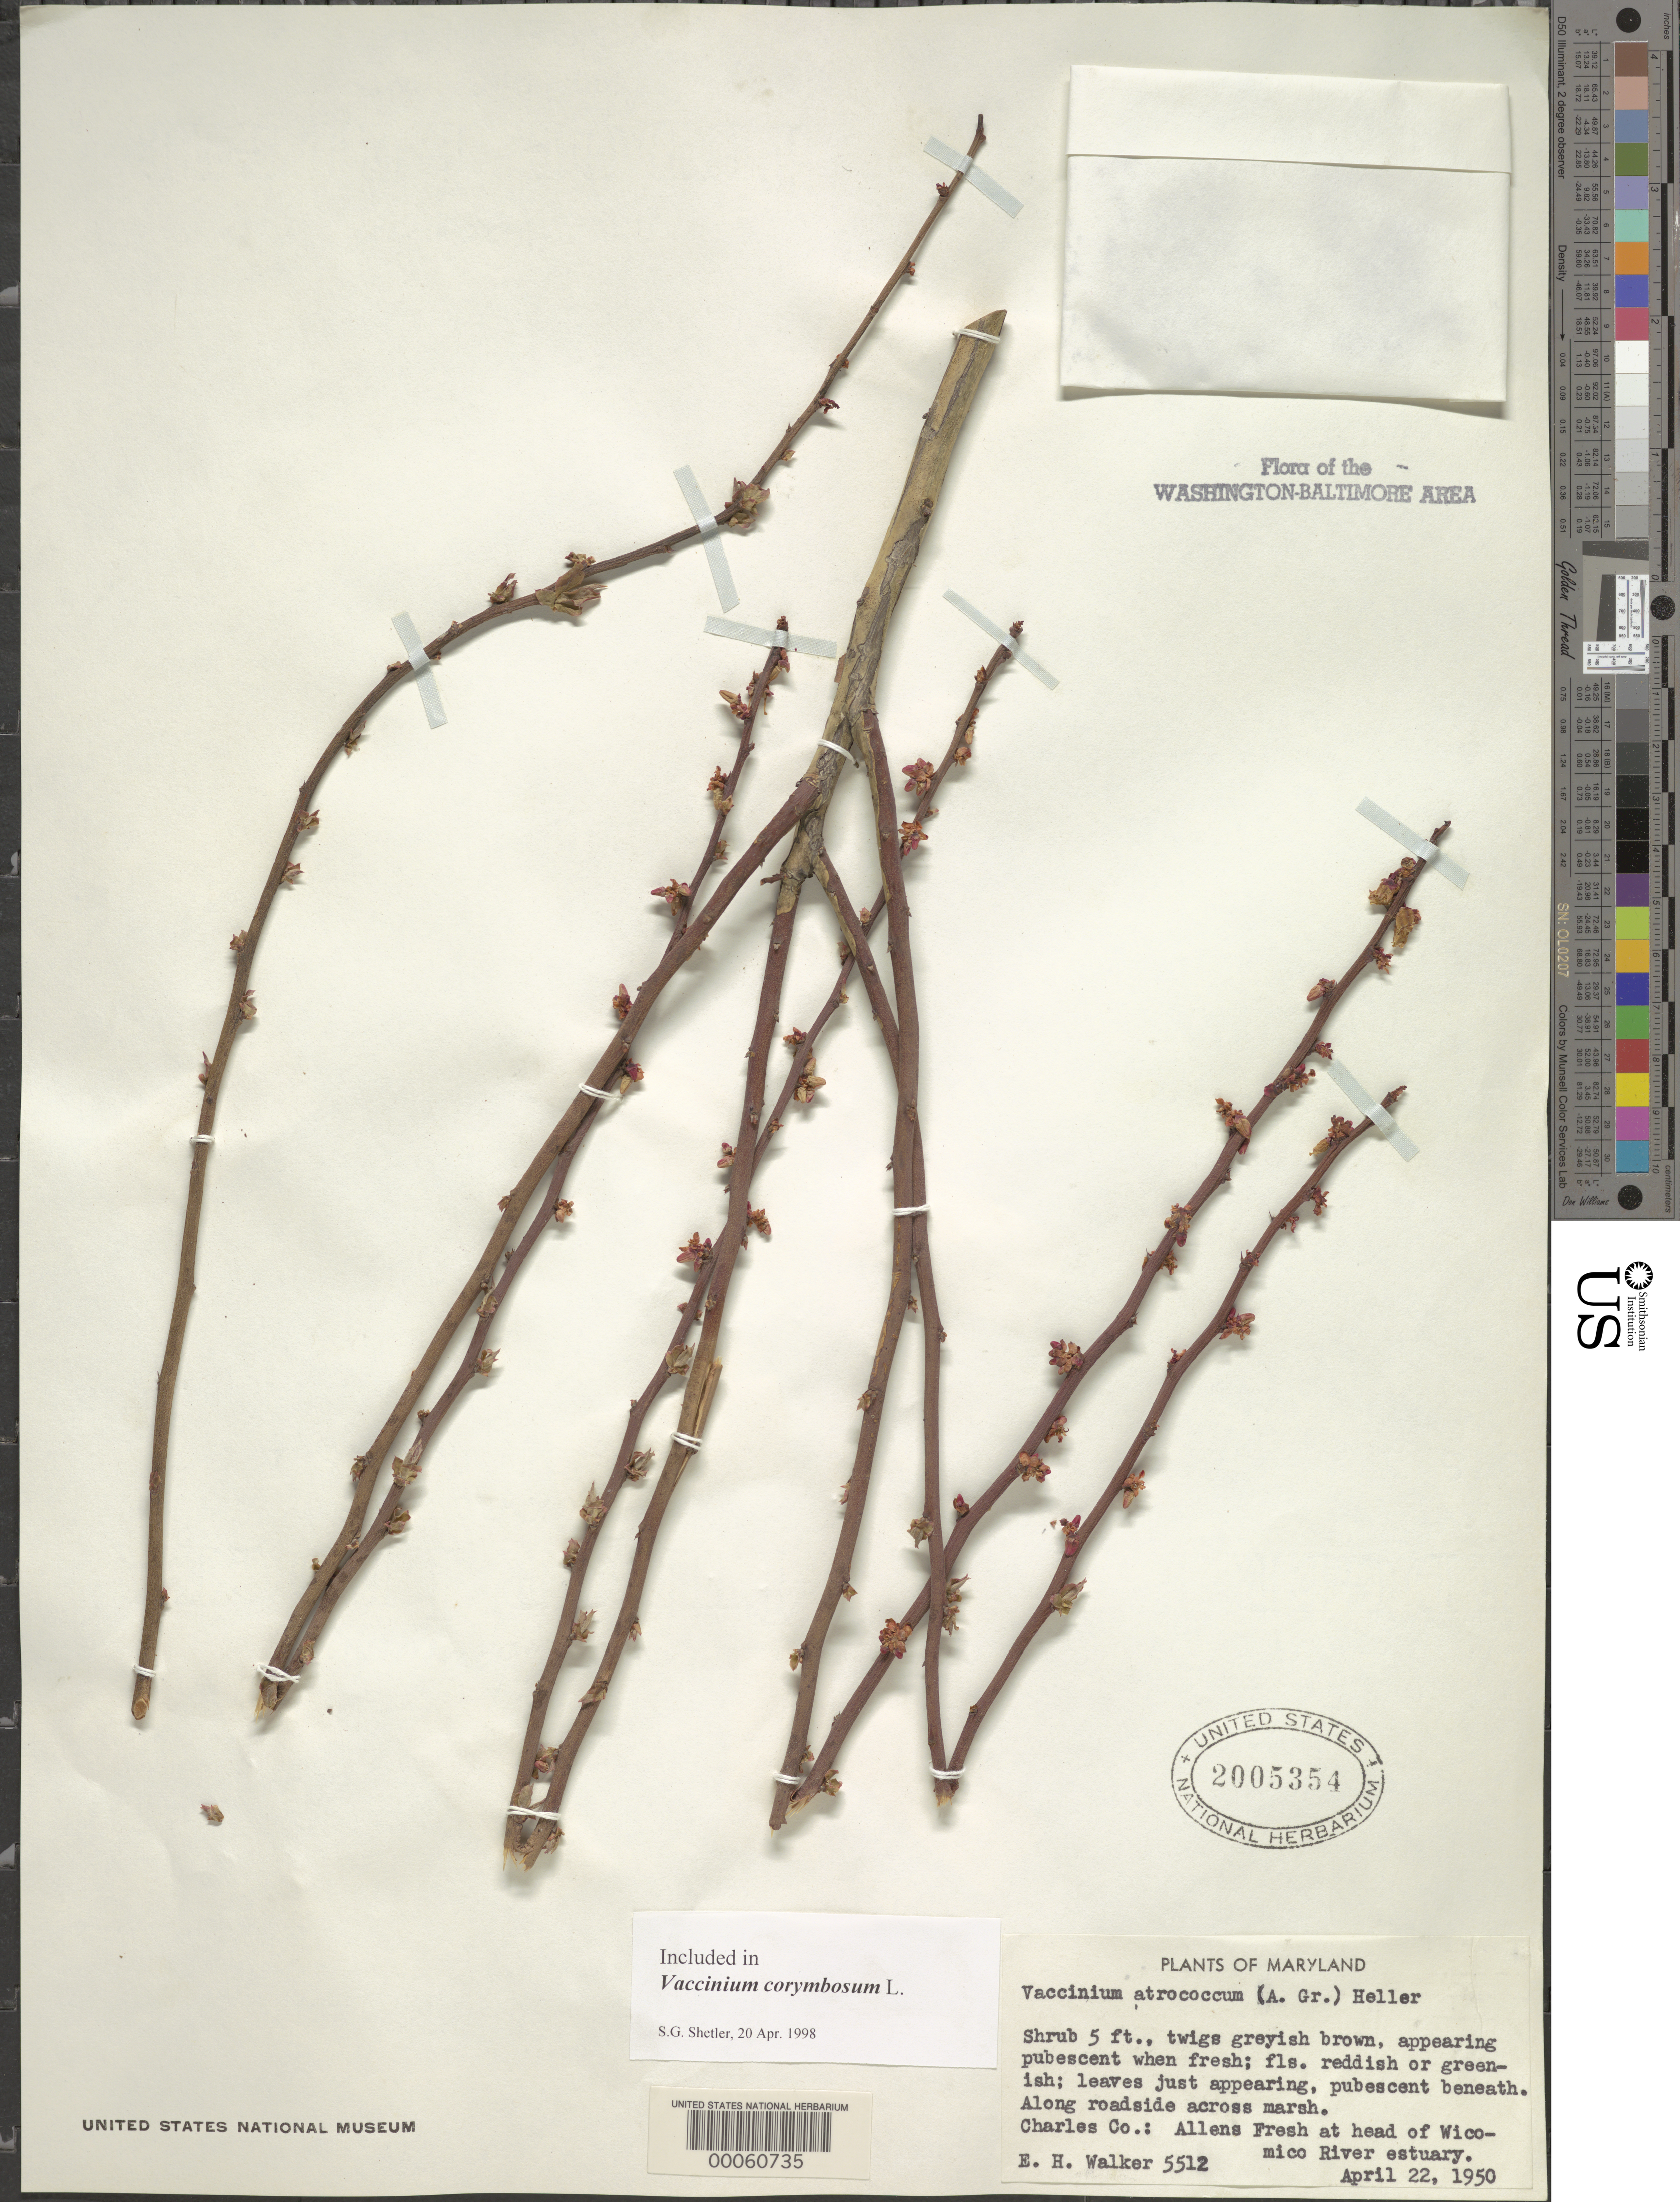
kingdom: Plantae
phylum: Tracheophyta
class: Magnoliopsida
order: Ericales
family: Ericaceae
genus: Vaccinium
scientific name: Vaccinium corymbosum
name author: L.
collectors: E. H. Walker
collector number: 5512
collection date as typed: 22 Apr 1950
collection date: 1950-04-22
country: United States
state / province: Maryland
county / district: Charles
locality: Allens Fresh at Wicomico River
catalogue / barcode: US 2005354